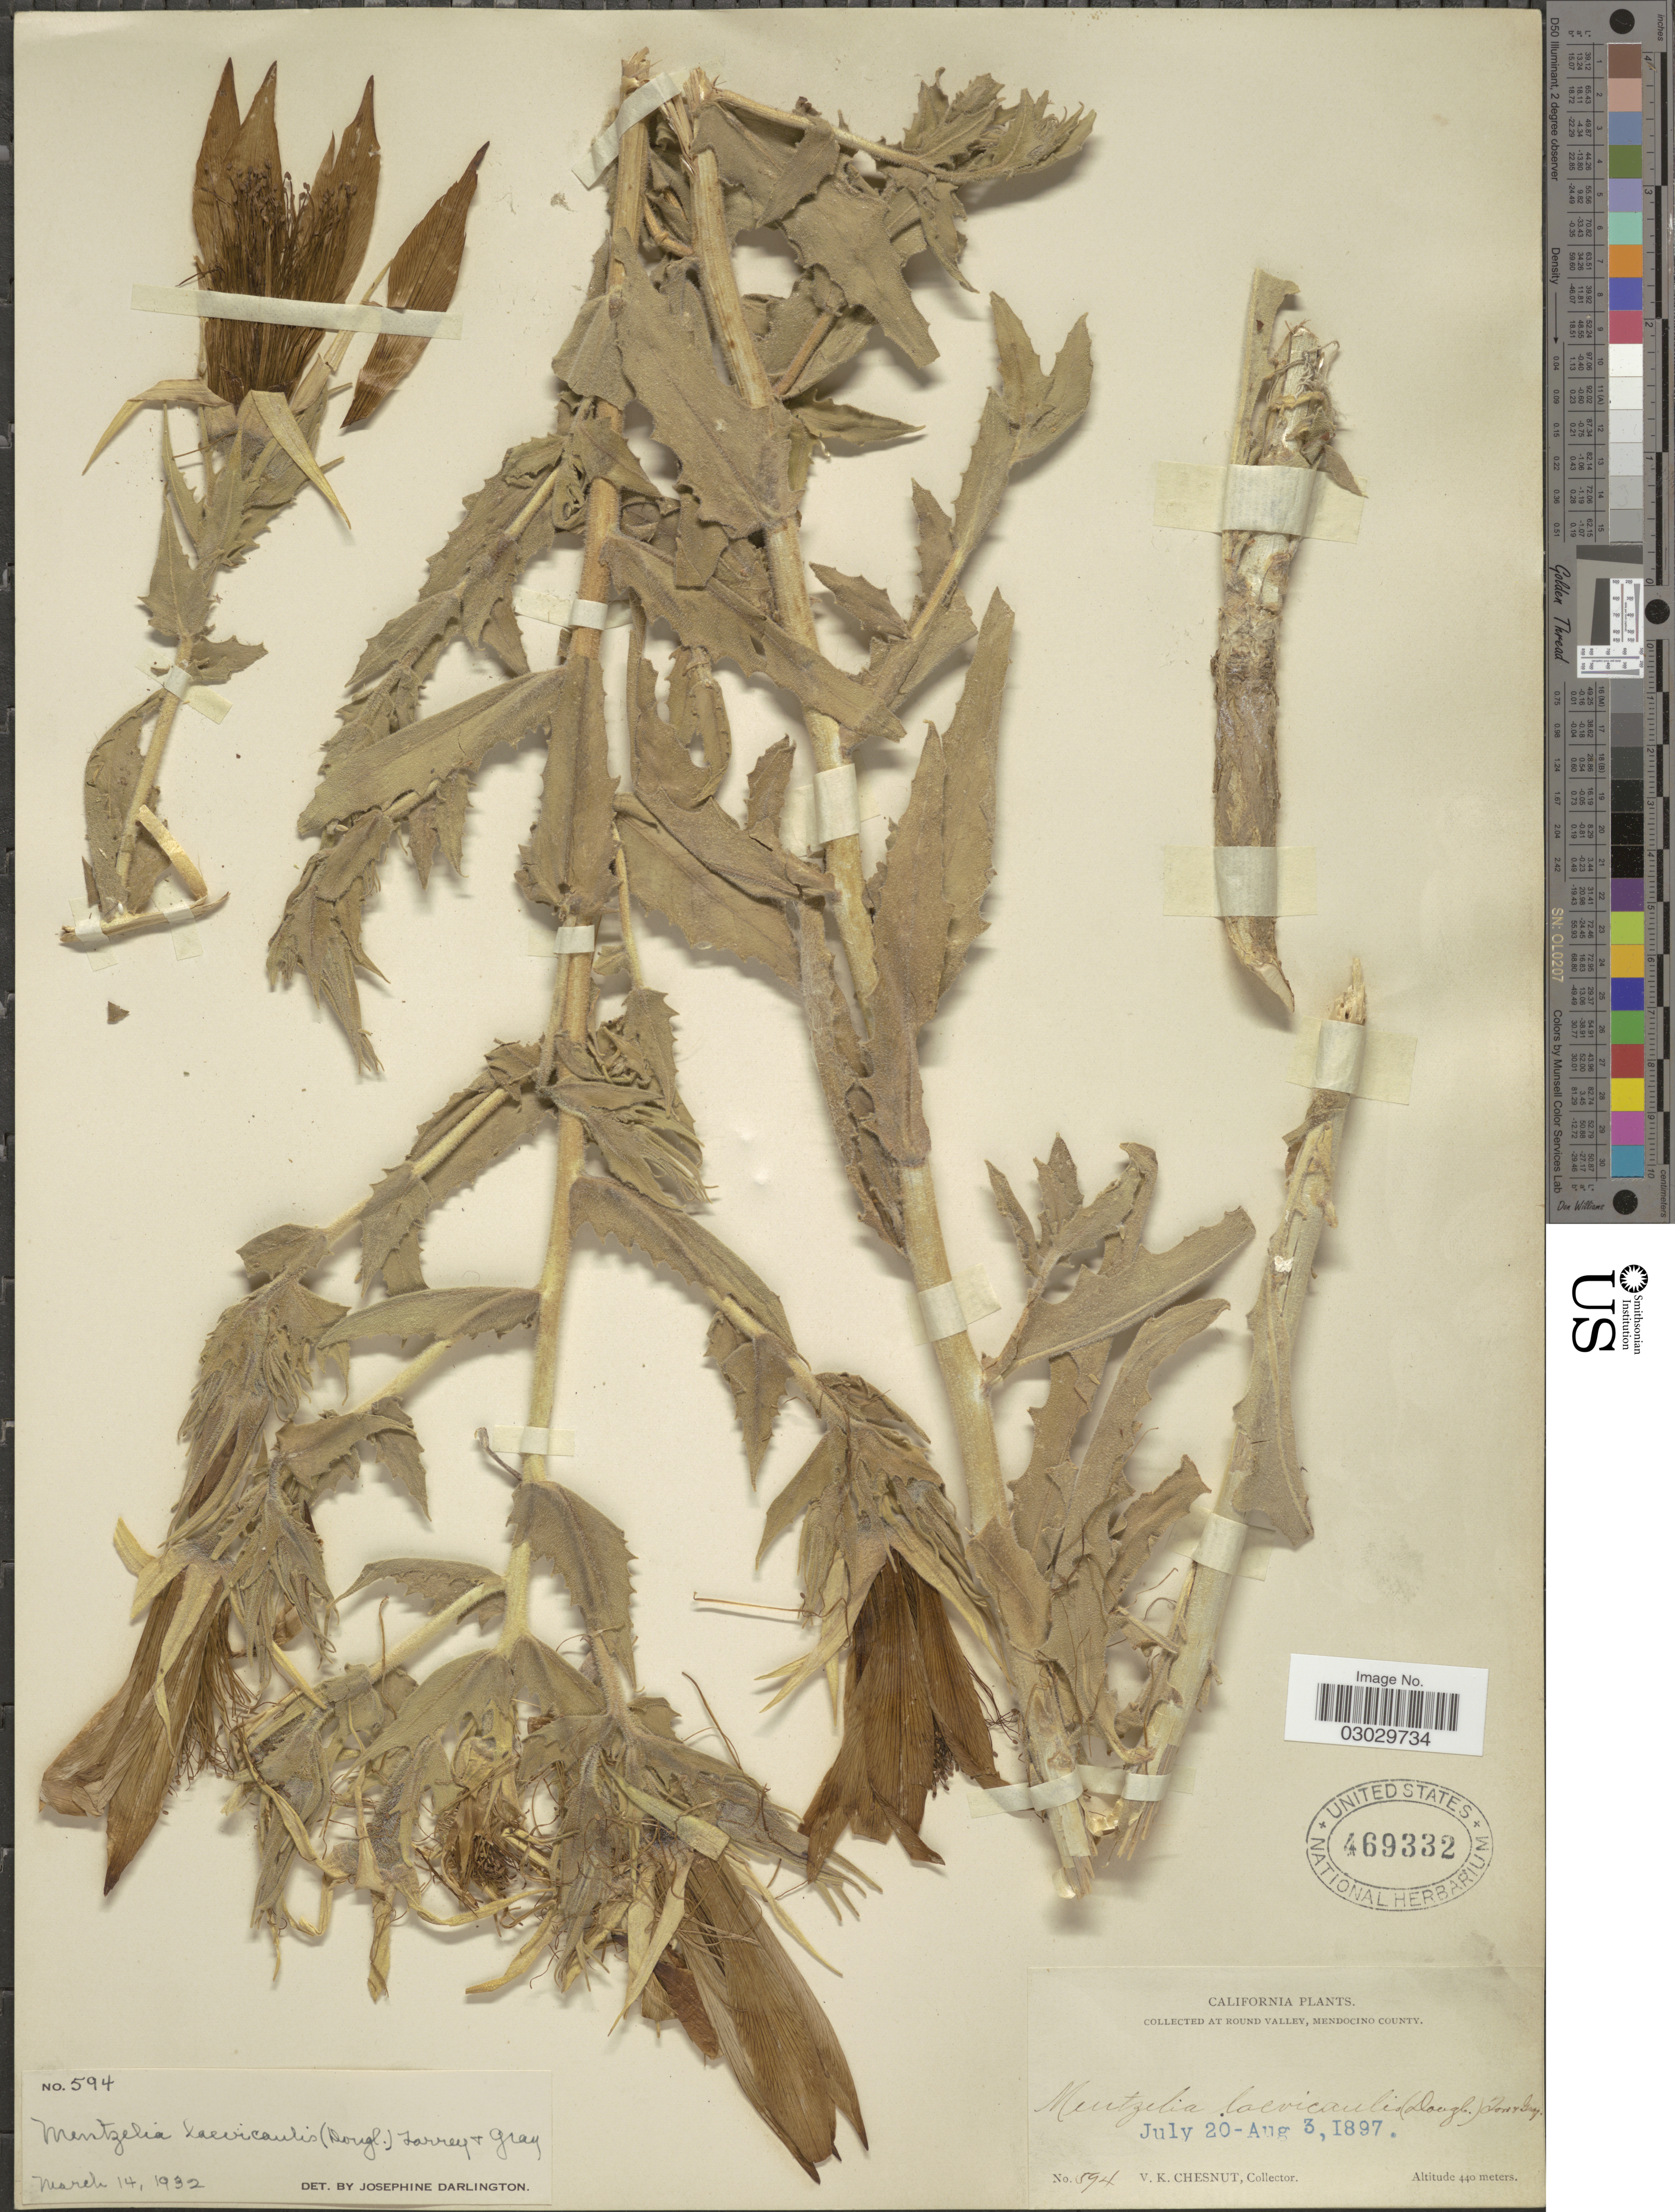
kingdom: Plantae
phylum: Tracheophyta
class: Magnoliopsida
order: Cornales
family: Loasaceae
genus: Mentzelia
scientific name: Mentzelia laevicaulis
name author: (Douglas ex Hook.) Torr. & A. Gray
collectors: V. Chesnut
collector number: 594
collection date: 1897-07-20/1897-08-03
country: United States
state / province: California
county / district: Mendocino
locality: Collected at Round Valley, Mendocino County.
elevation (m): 440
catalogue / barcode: US 469332